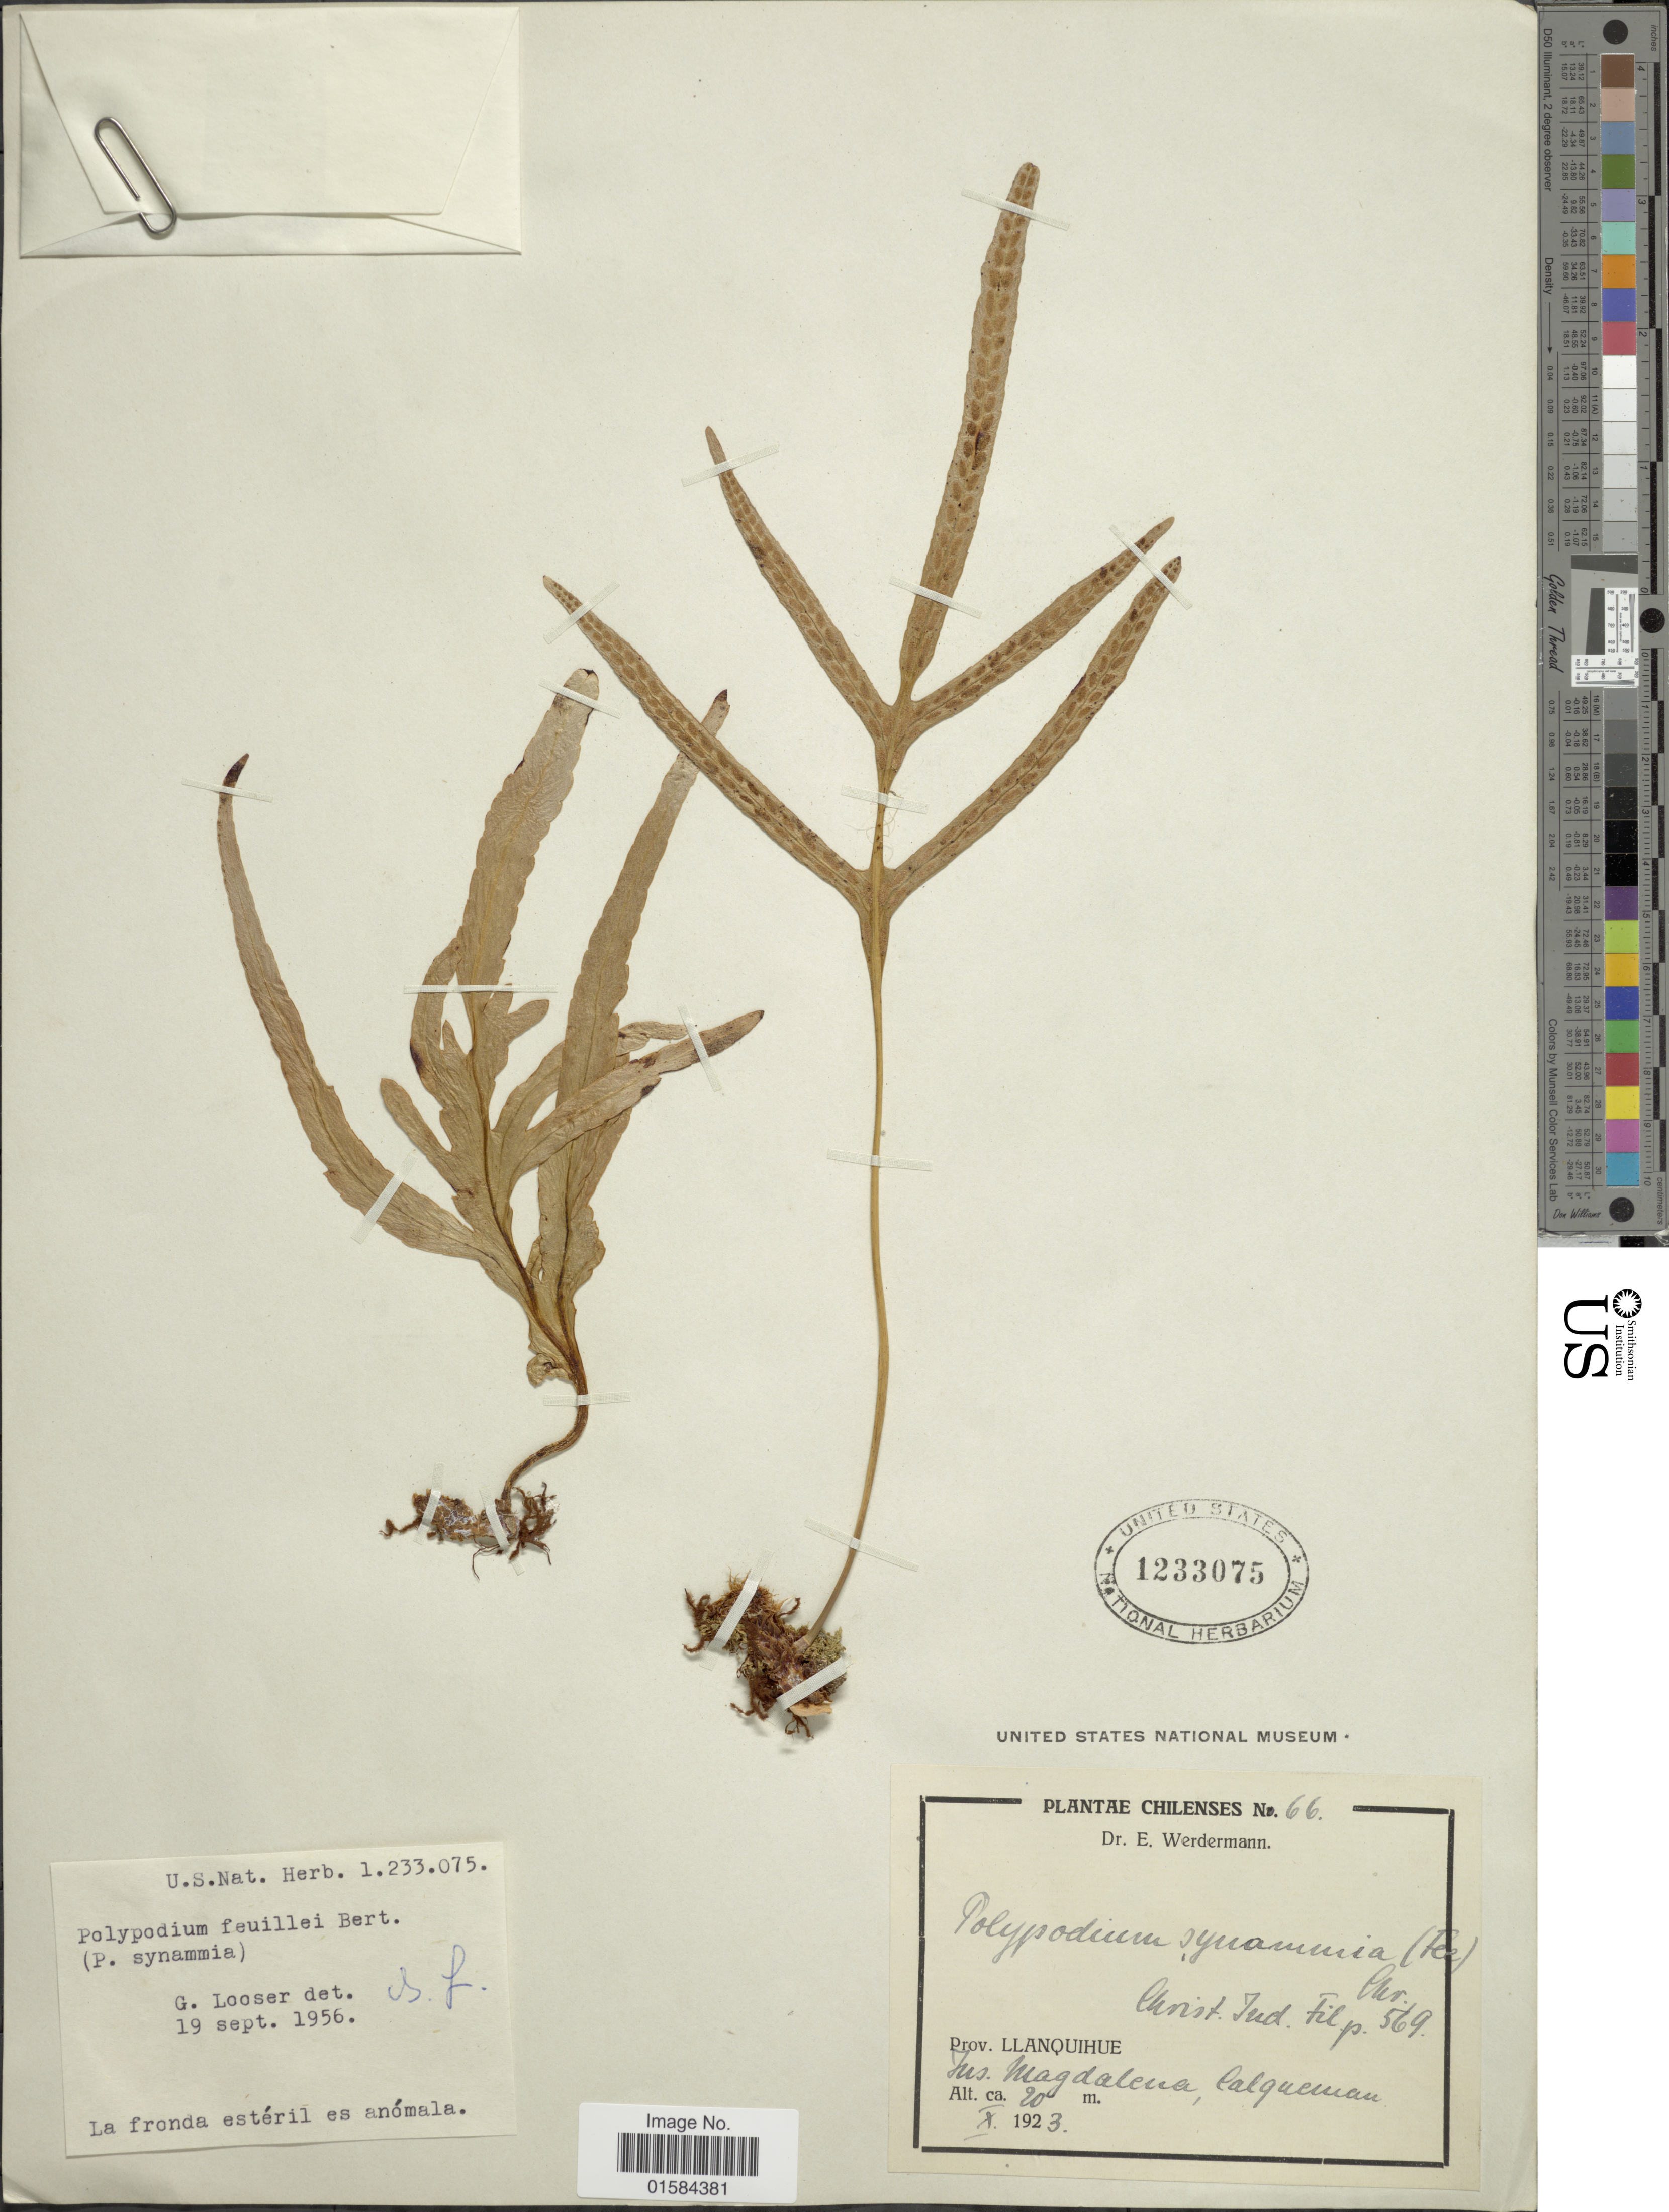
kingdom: Plantae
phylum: Tracheophyta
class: Polypodiopsida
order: Polypodiales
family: Polypodiaceae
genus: Synammia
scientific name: Synammia feuillei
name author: (Bertero) Copel.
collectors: E. Wedermann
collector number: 66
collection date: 1923-10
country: Chile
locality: Chilenses, Prov. Llanquihue, Ins. Magdalena, Calqueman.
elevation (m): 20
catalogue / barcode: US 1233075